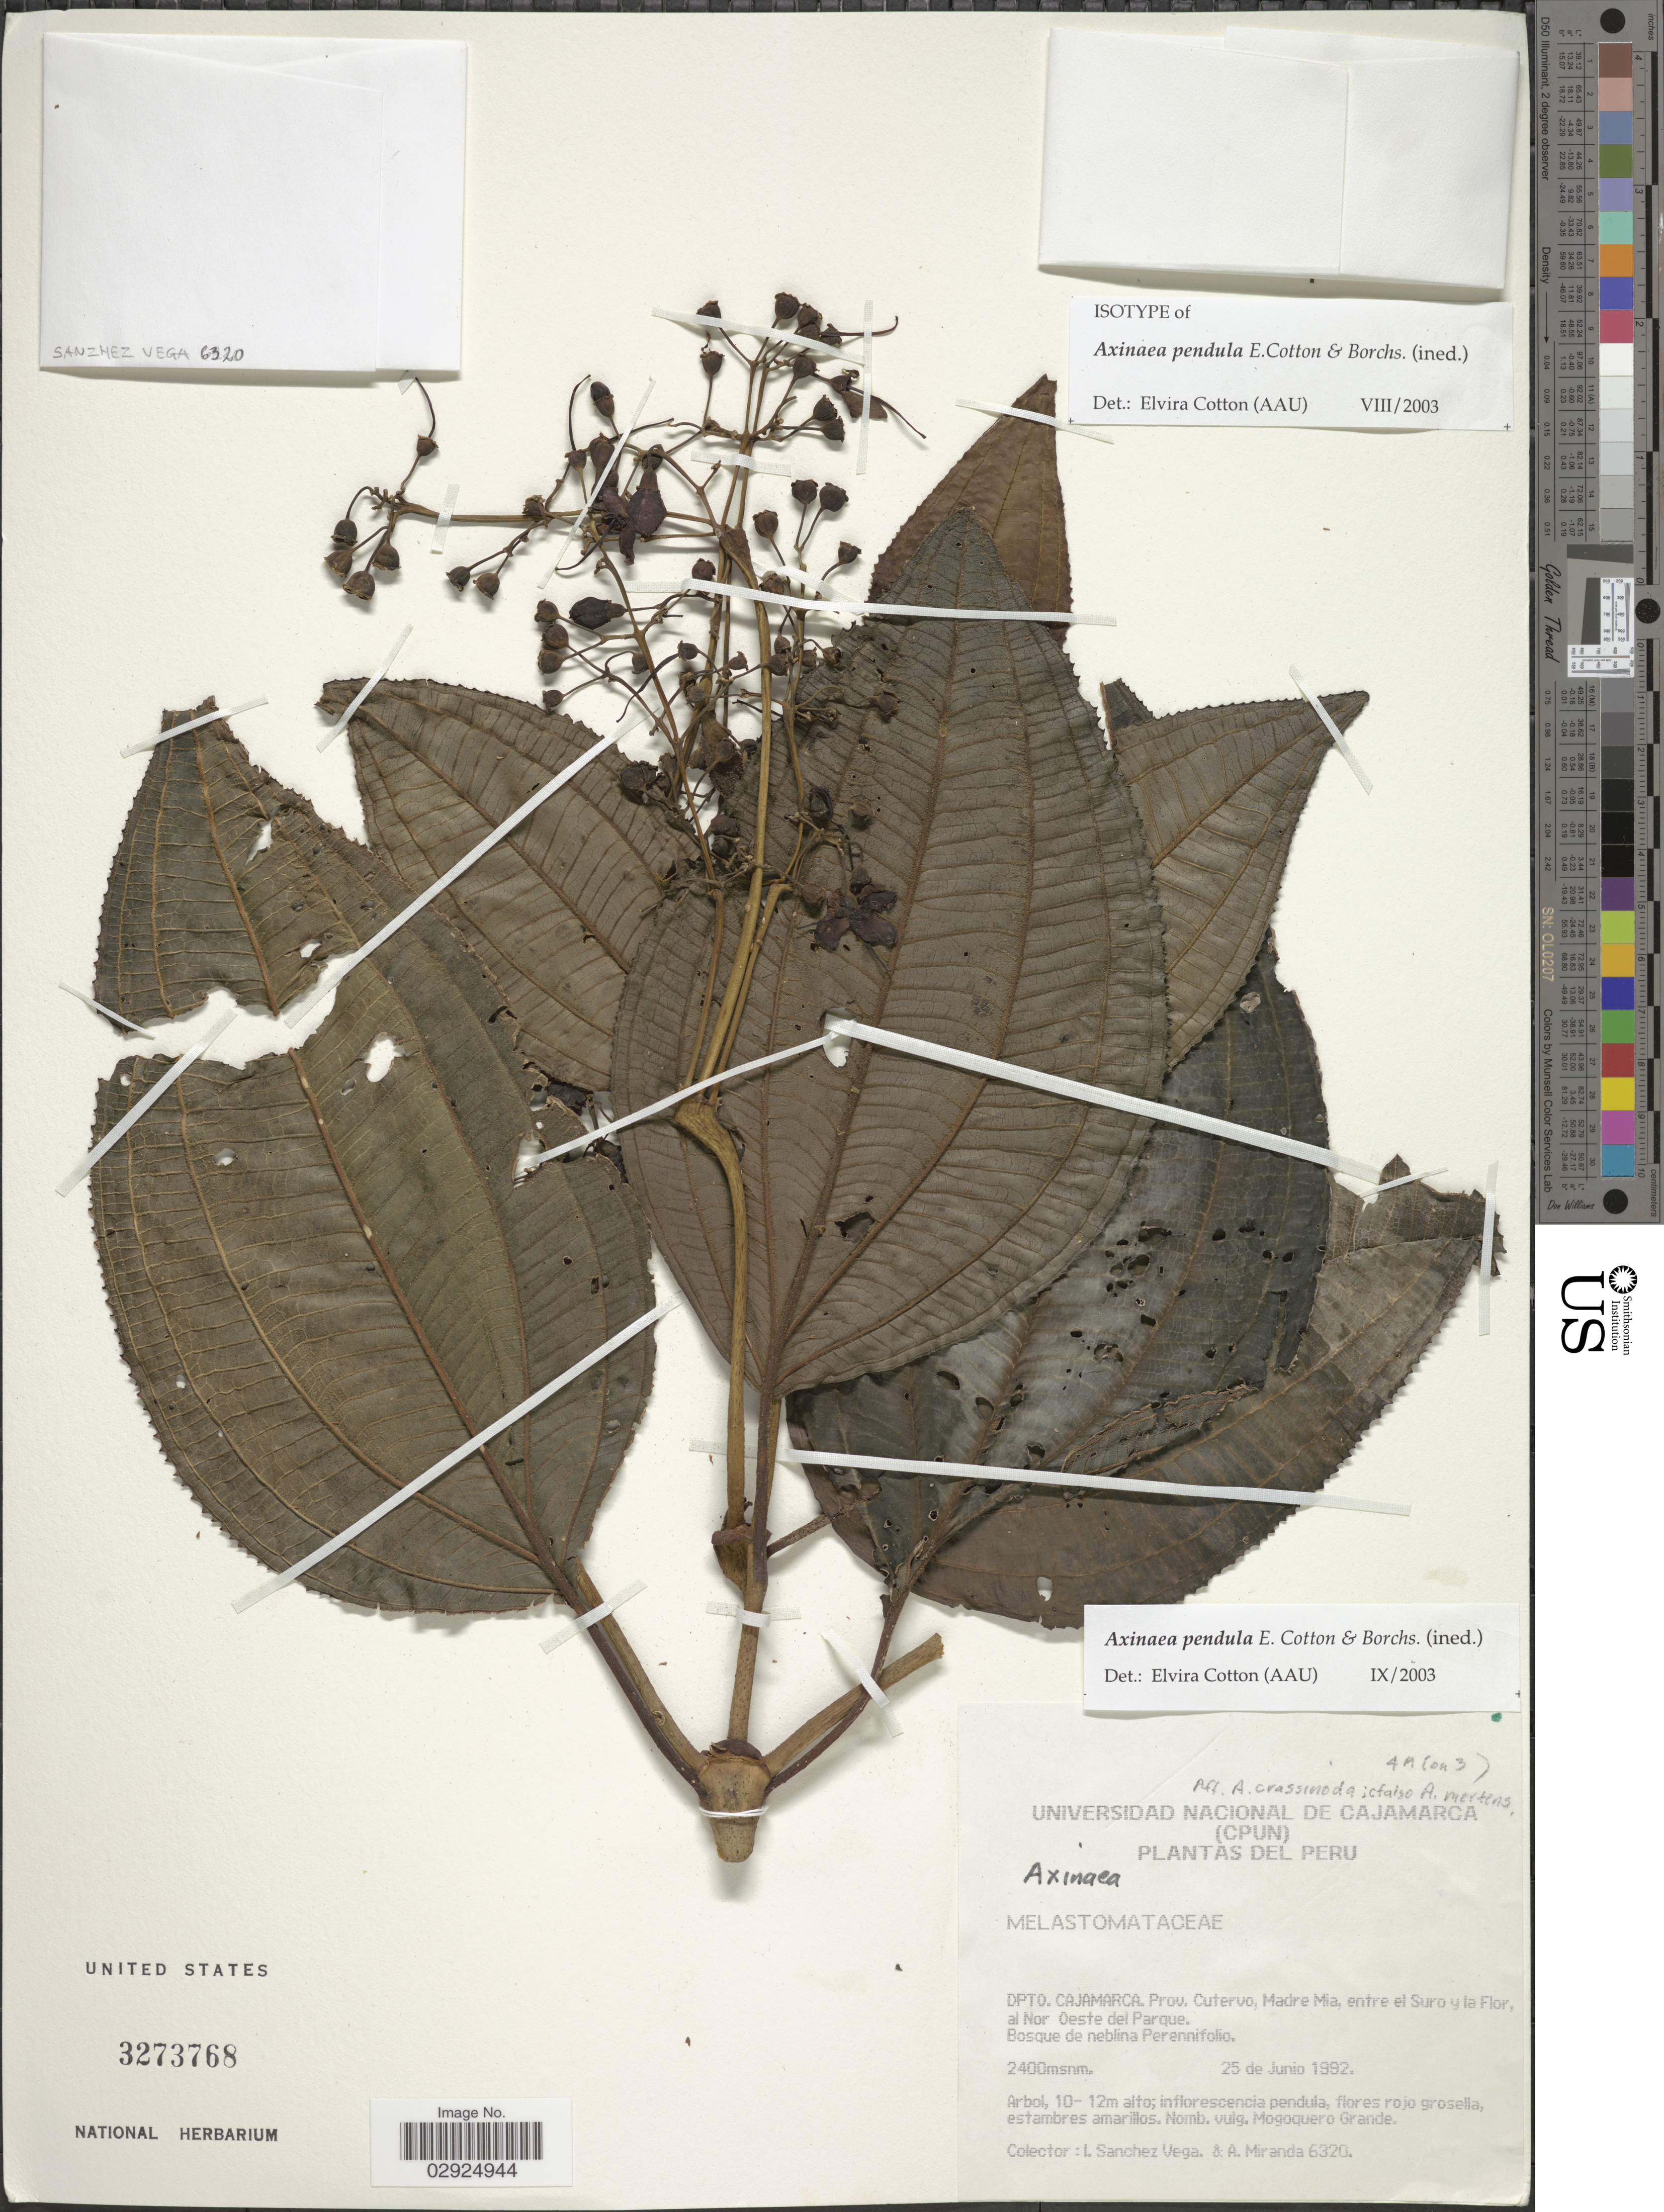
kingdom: Plantae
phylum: Tracheophyta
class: Magnoliopsida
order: Myrtales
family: Melastomataceae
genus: Axinaea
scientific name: Axinaea pendula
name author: E. Cotton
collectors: I. Sánchez Vega & A. Miranda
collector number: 6320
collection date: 1992-06-25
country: Peru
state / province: Cajamarca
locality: Dpto. Cajamarca, Prov. Cutervo, Madre Mia, entre el Suro y la Flor al Nor Oeste del Parque.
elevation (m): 2400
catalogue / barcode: US 3273768